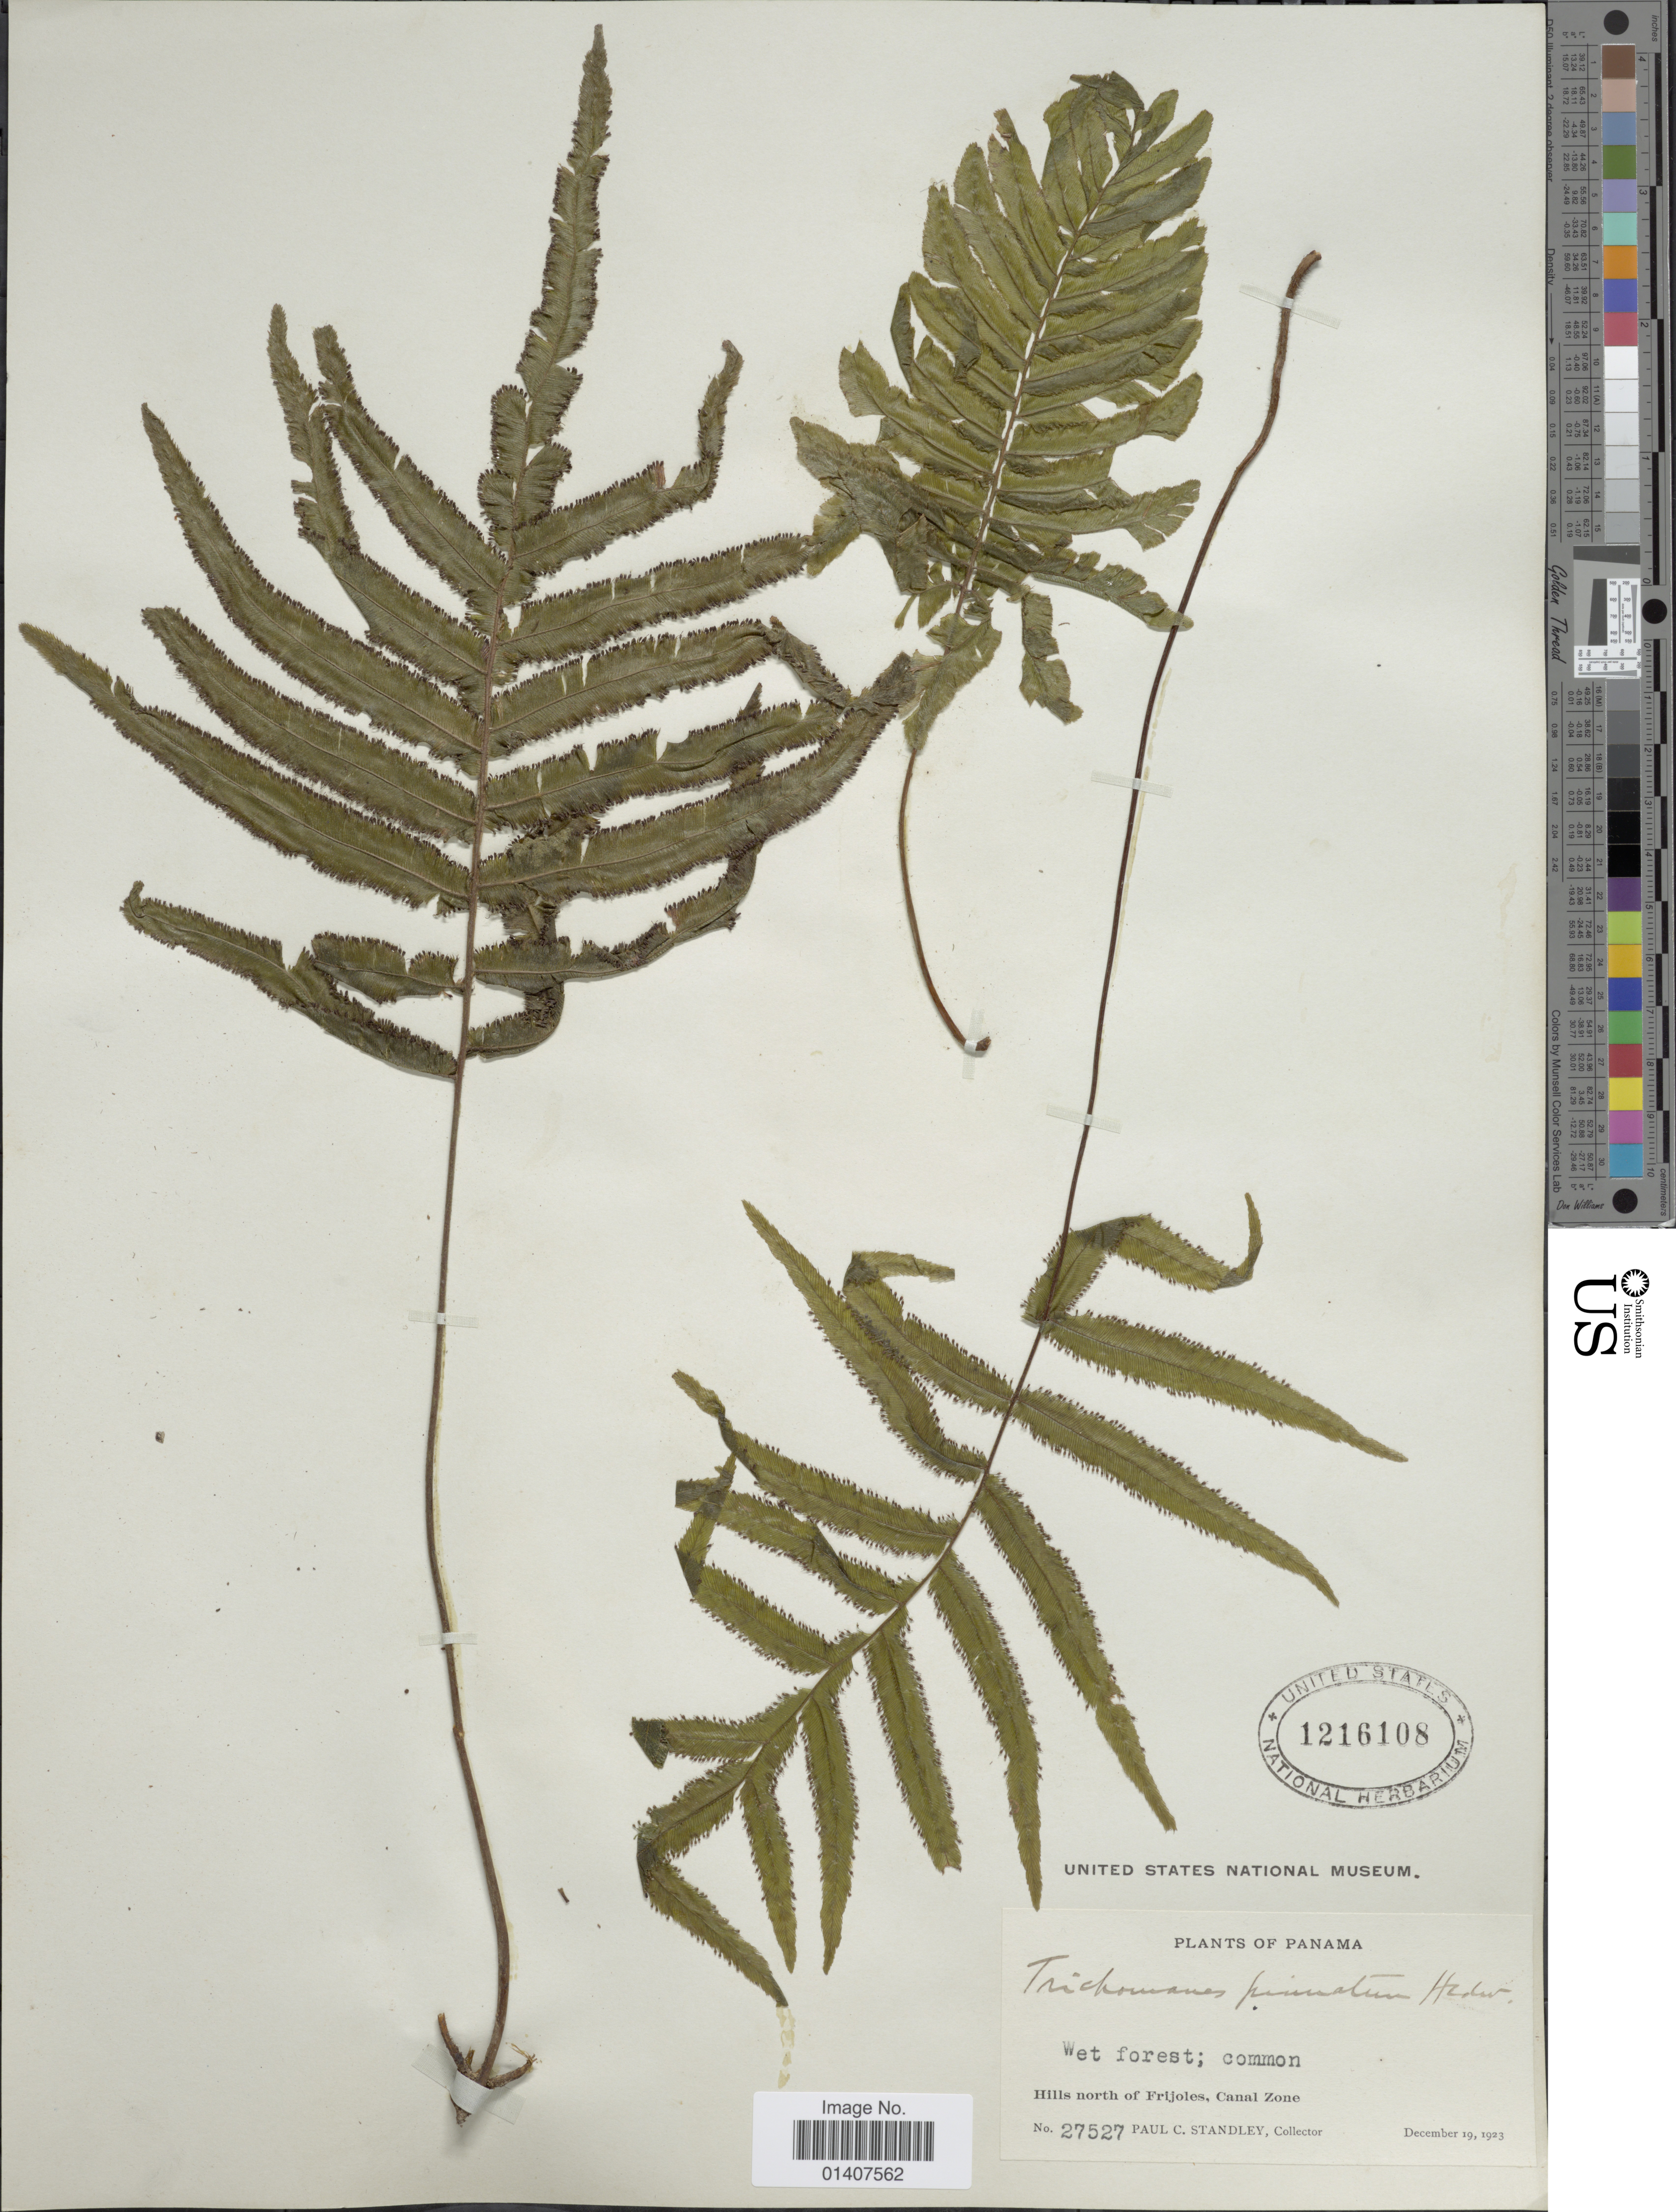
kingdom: Plantae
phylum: Tracheophyta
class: Polypodiopsida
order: Hymenophyllales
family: Hymenophyllaceae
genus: Trichomanes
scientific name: Trichomanes pinnatum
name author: Hedw.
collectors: P. C. Standley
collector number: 27527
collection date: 1923-12-19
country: Panama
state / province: Colón / Panamá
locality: Hills north of Frijoles, Canal Zone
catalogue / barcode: US 1216108